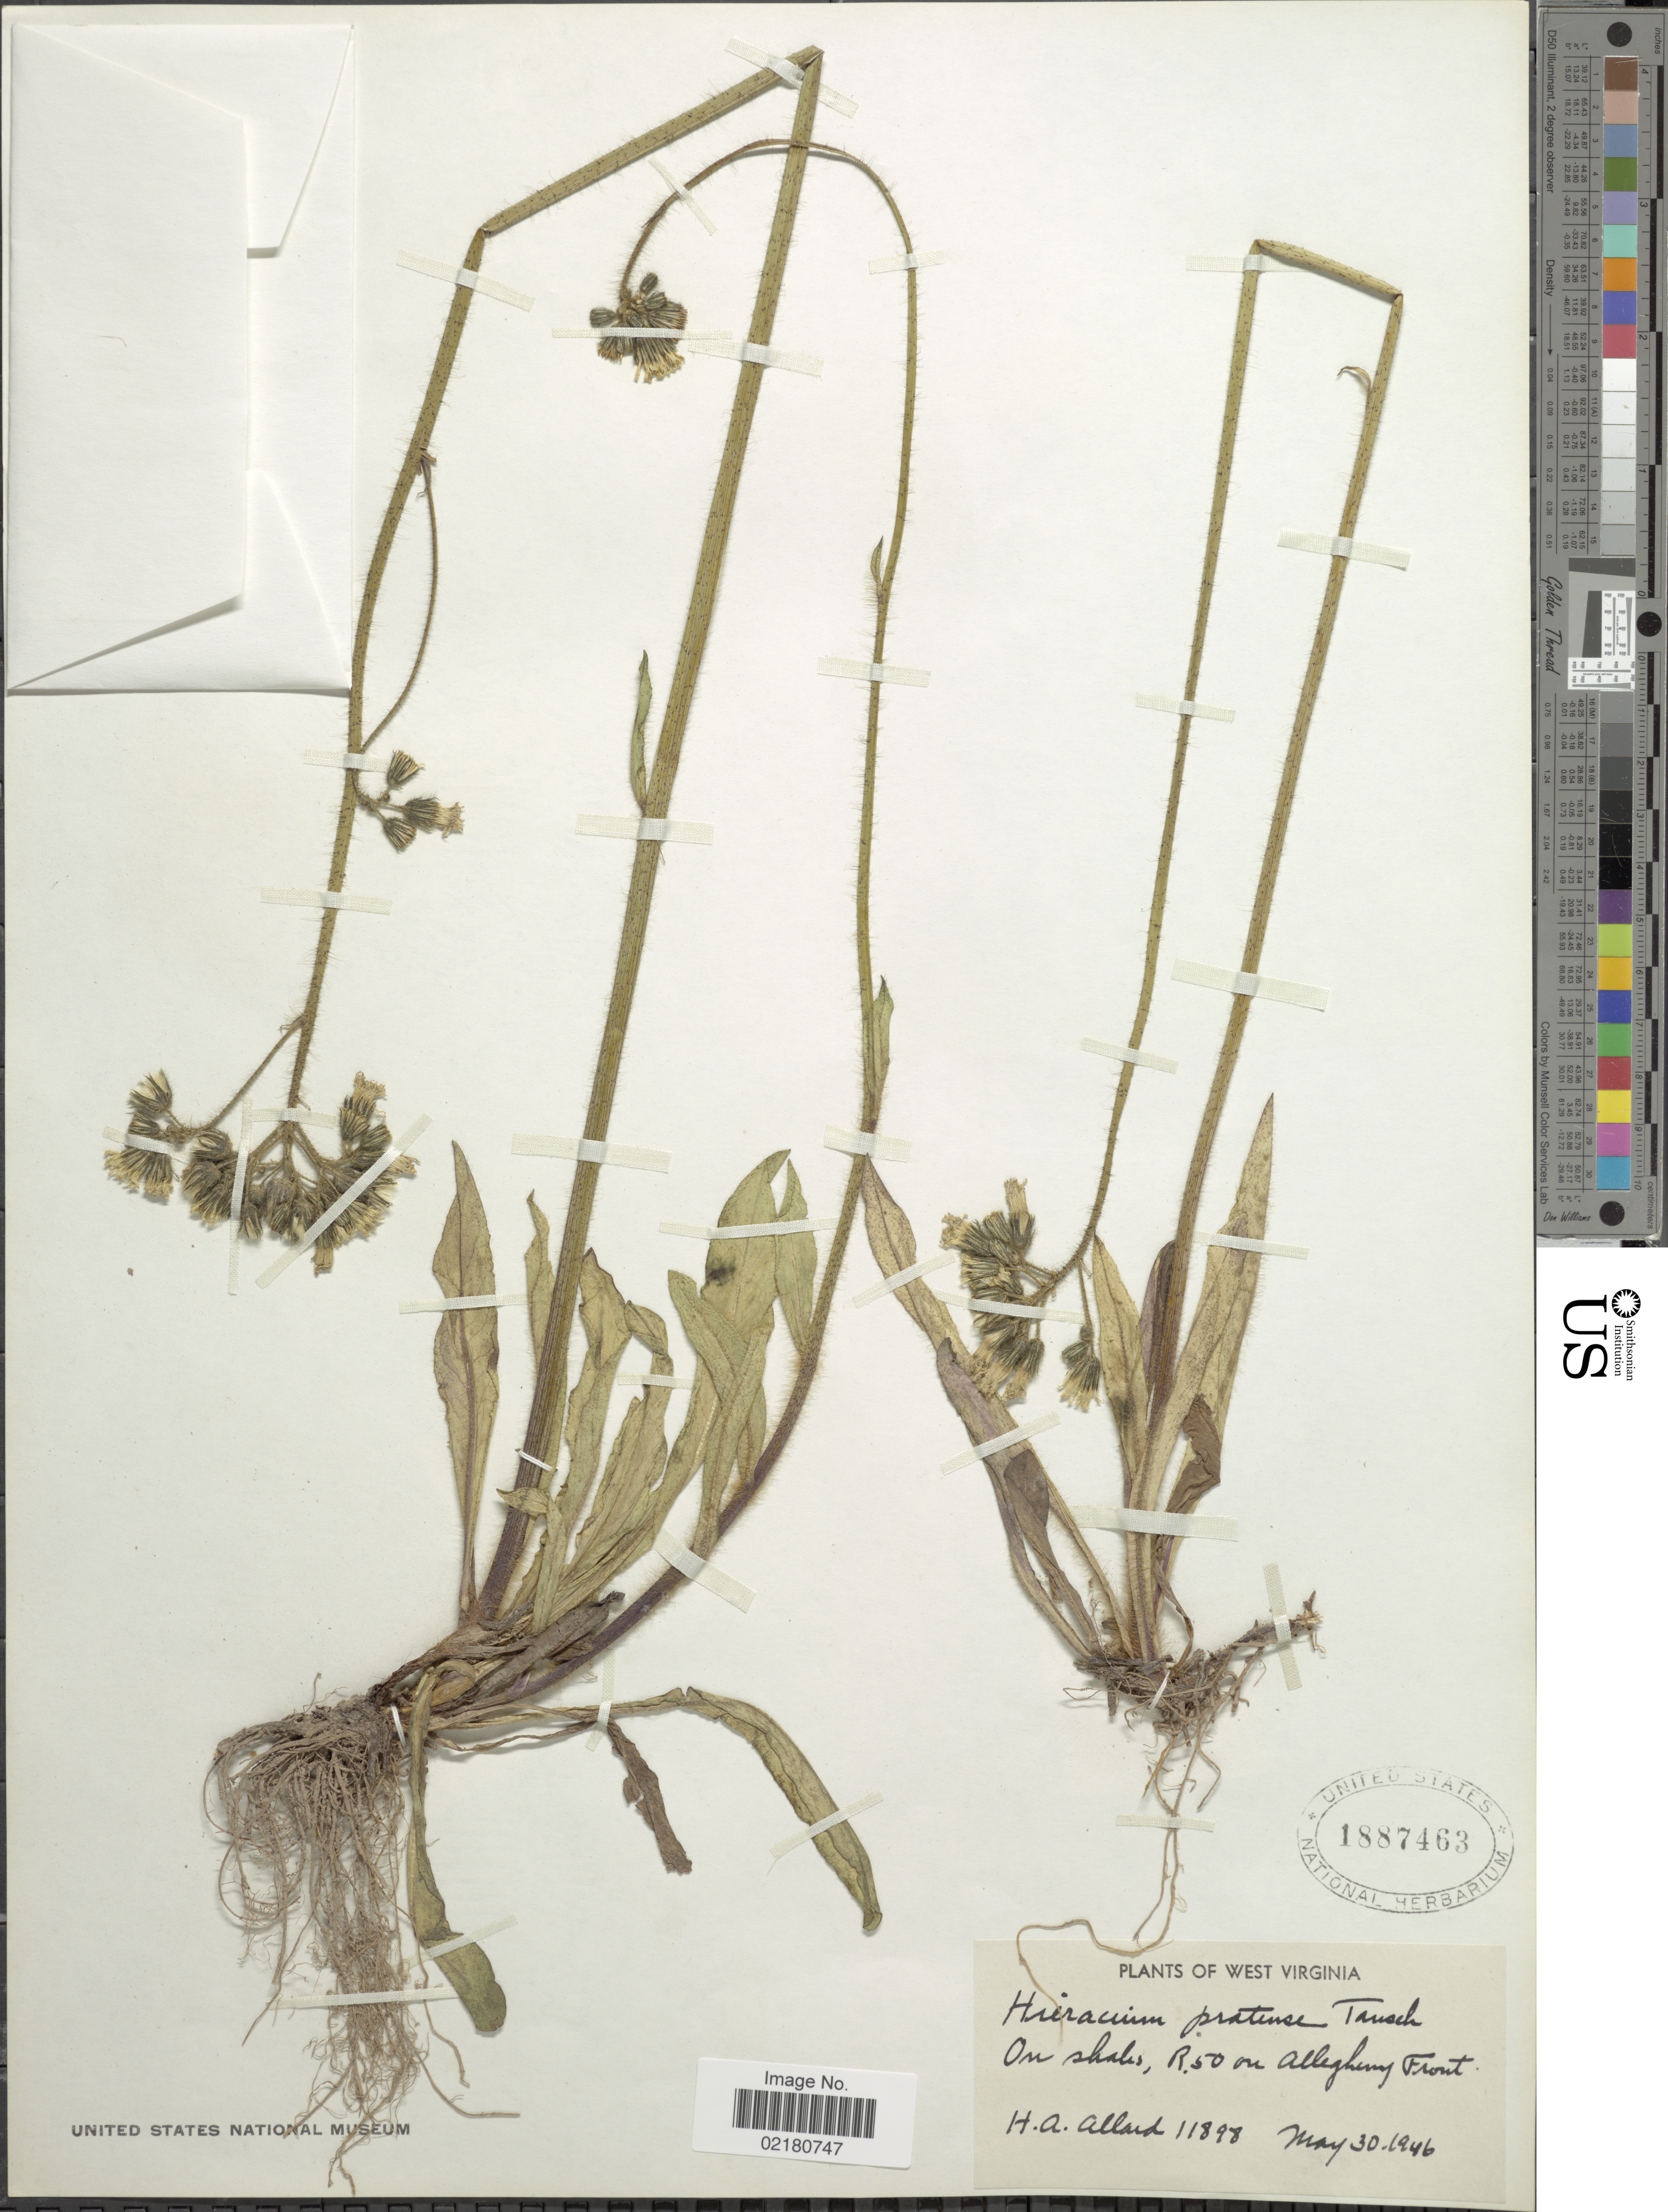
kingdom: Plantae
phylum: Tracheophyta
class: Magnoliopsida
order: Asterales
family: Asteraceae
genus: Pilosella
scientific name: Pilosella caespitosa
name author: (Dumort.) P. D. Sell & C. West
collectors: H. A. Allard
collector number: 11898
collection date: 1946-05-30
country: United States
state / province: West Virginia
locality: R50 on Allegheny Front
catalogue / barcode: US 1887463